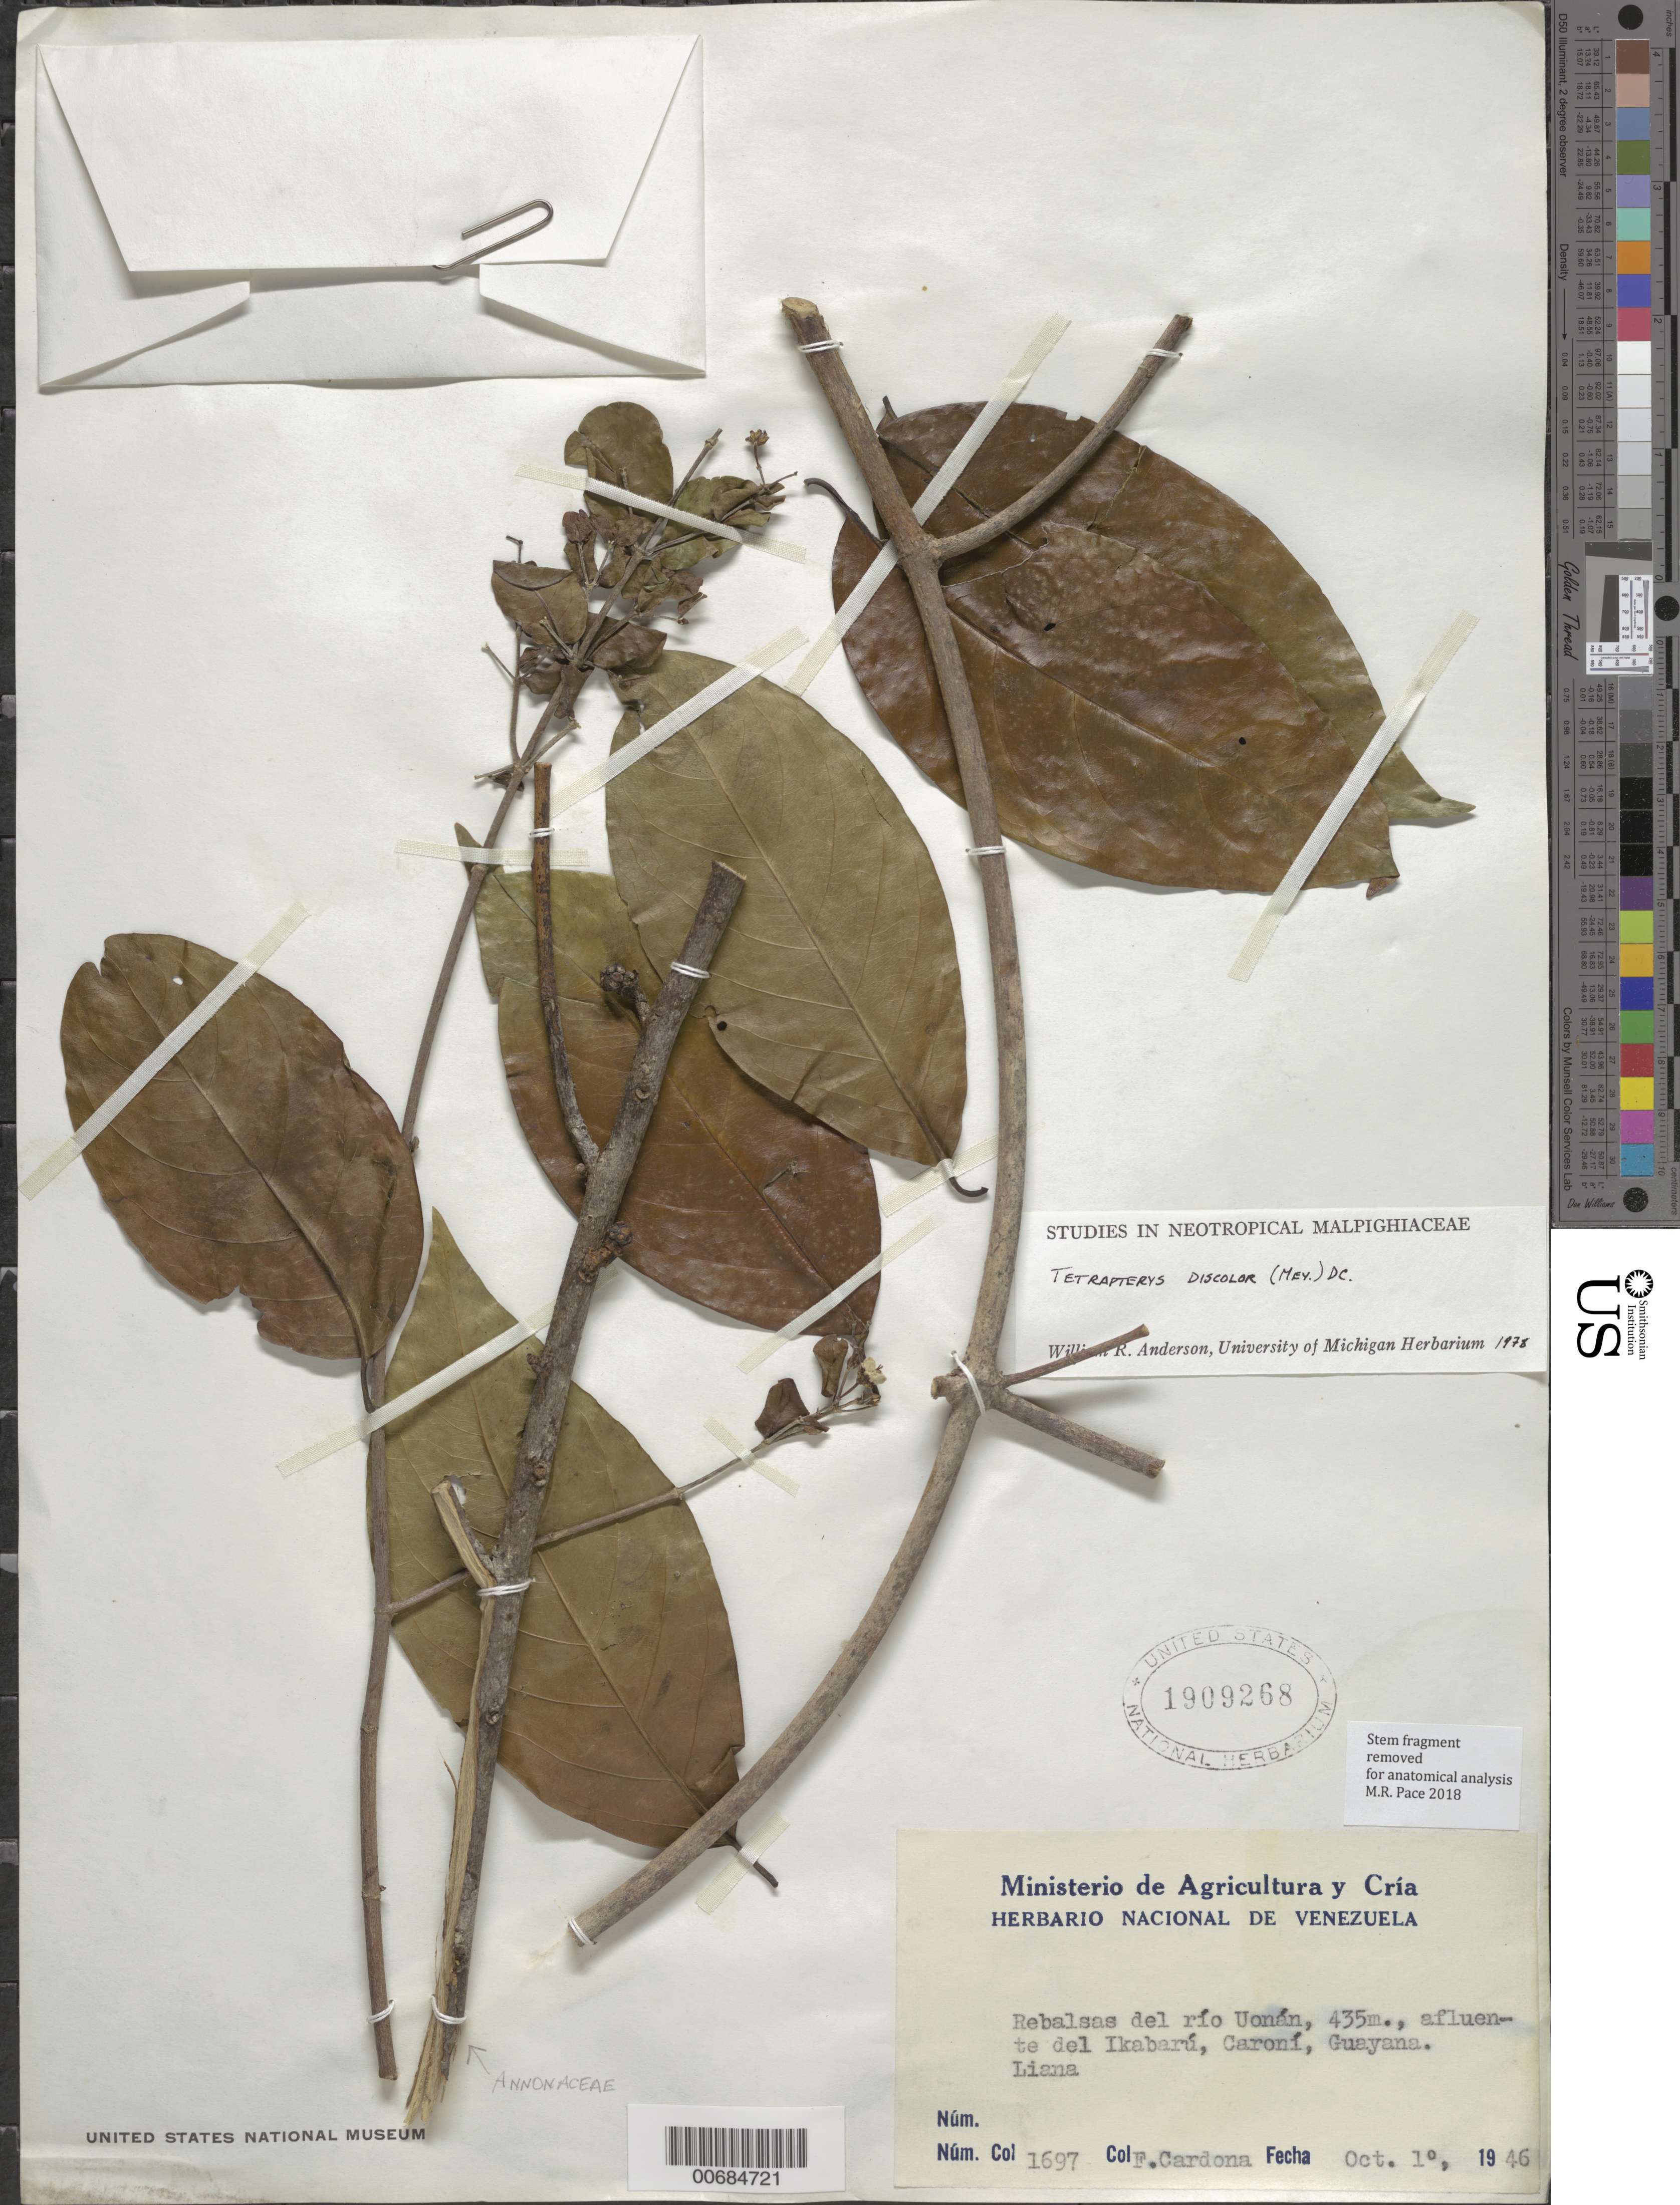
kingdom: Plantae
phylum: Tracheophyta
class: Magnoliopsida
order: Malpighiales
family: Malpighiaceae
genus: Tetrapterys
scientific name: Tetrapterys discolor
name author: (G. Mey.) DC.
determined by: Anderson, W. R., (MICH), University of Michigan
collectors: F. Cardona Puig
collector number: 1697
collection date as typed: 1-Oct-46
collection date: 1946-10-01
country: Venezuela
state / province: Bolívar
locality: Río Uonán, affl del Ikabarú, Caroní (Guayana)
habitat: Pools along river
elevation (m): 432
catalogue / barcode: US 1909268